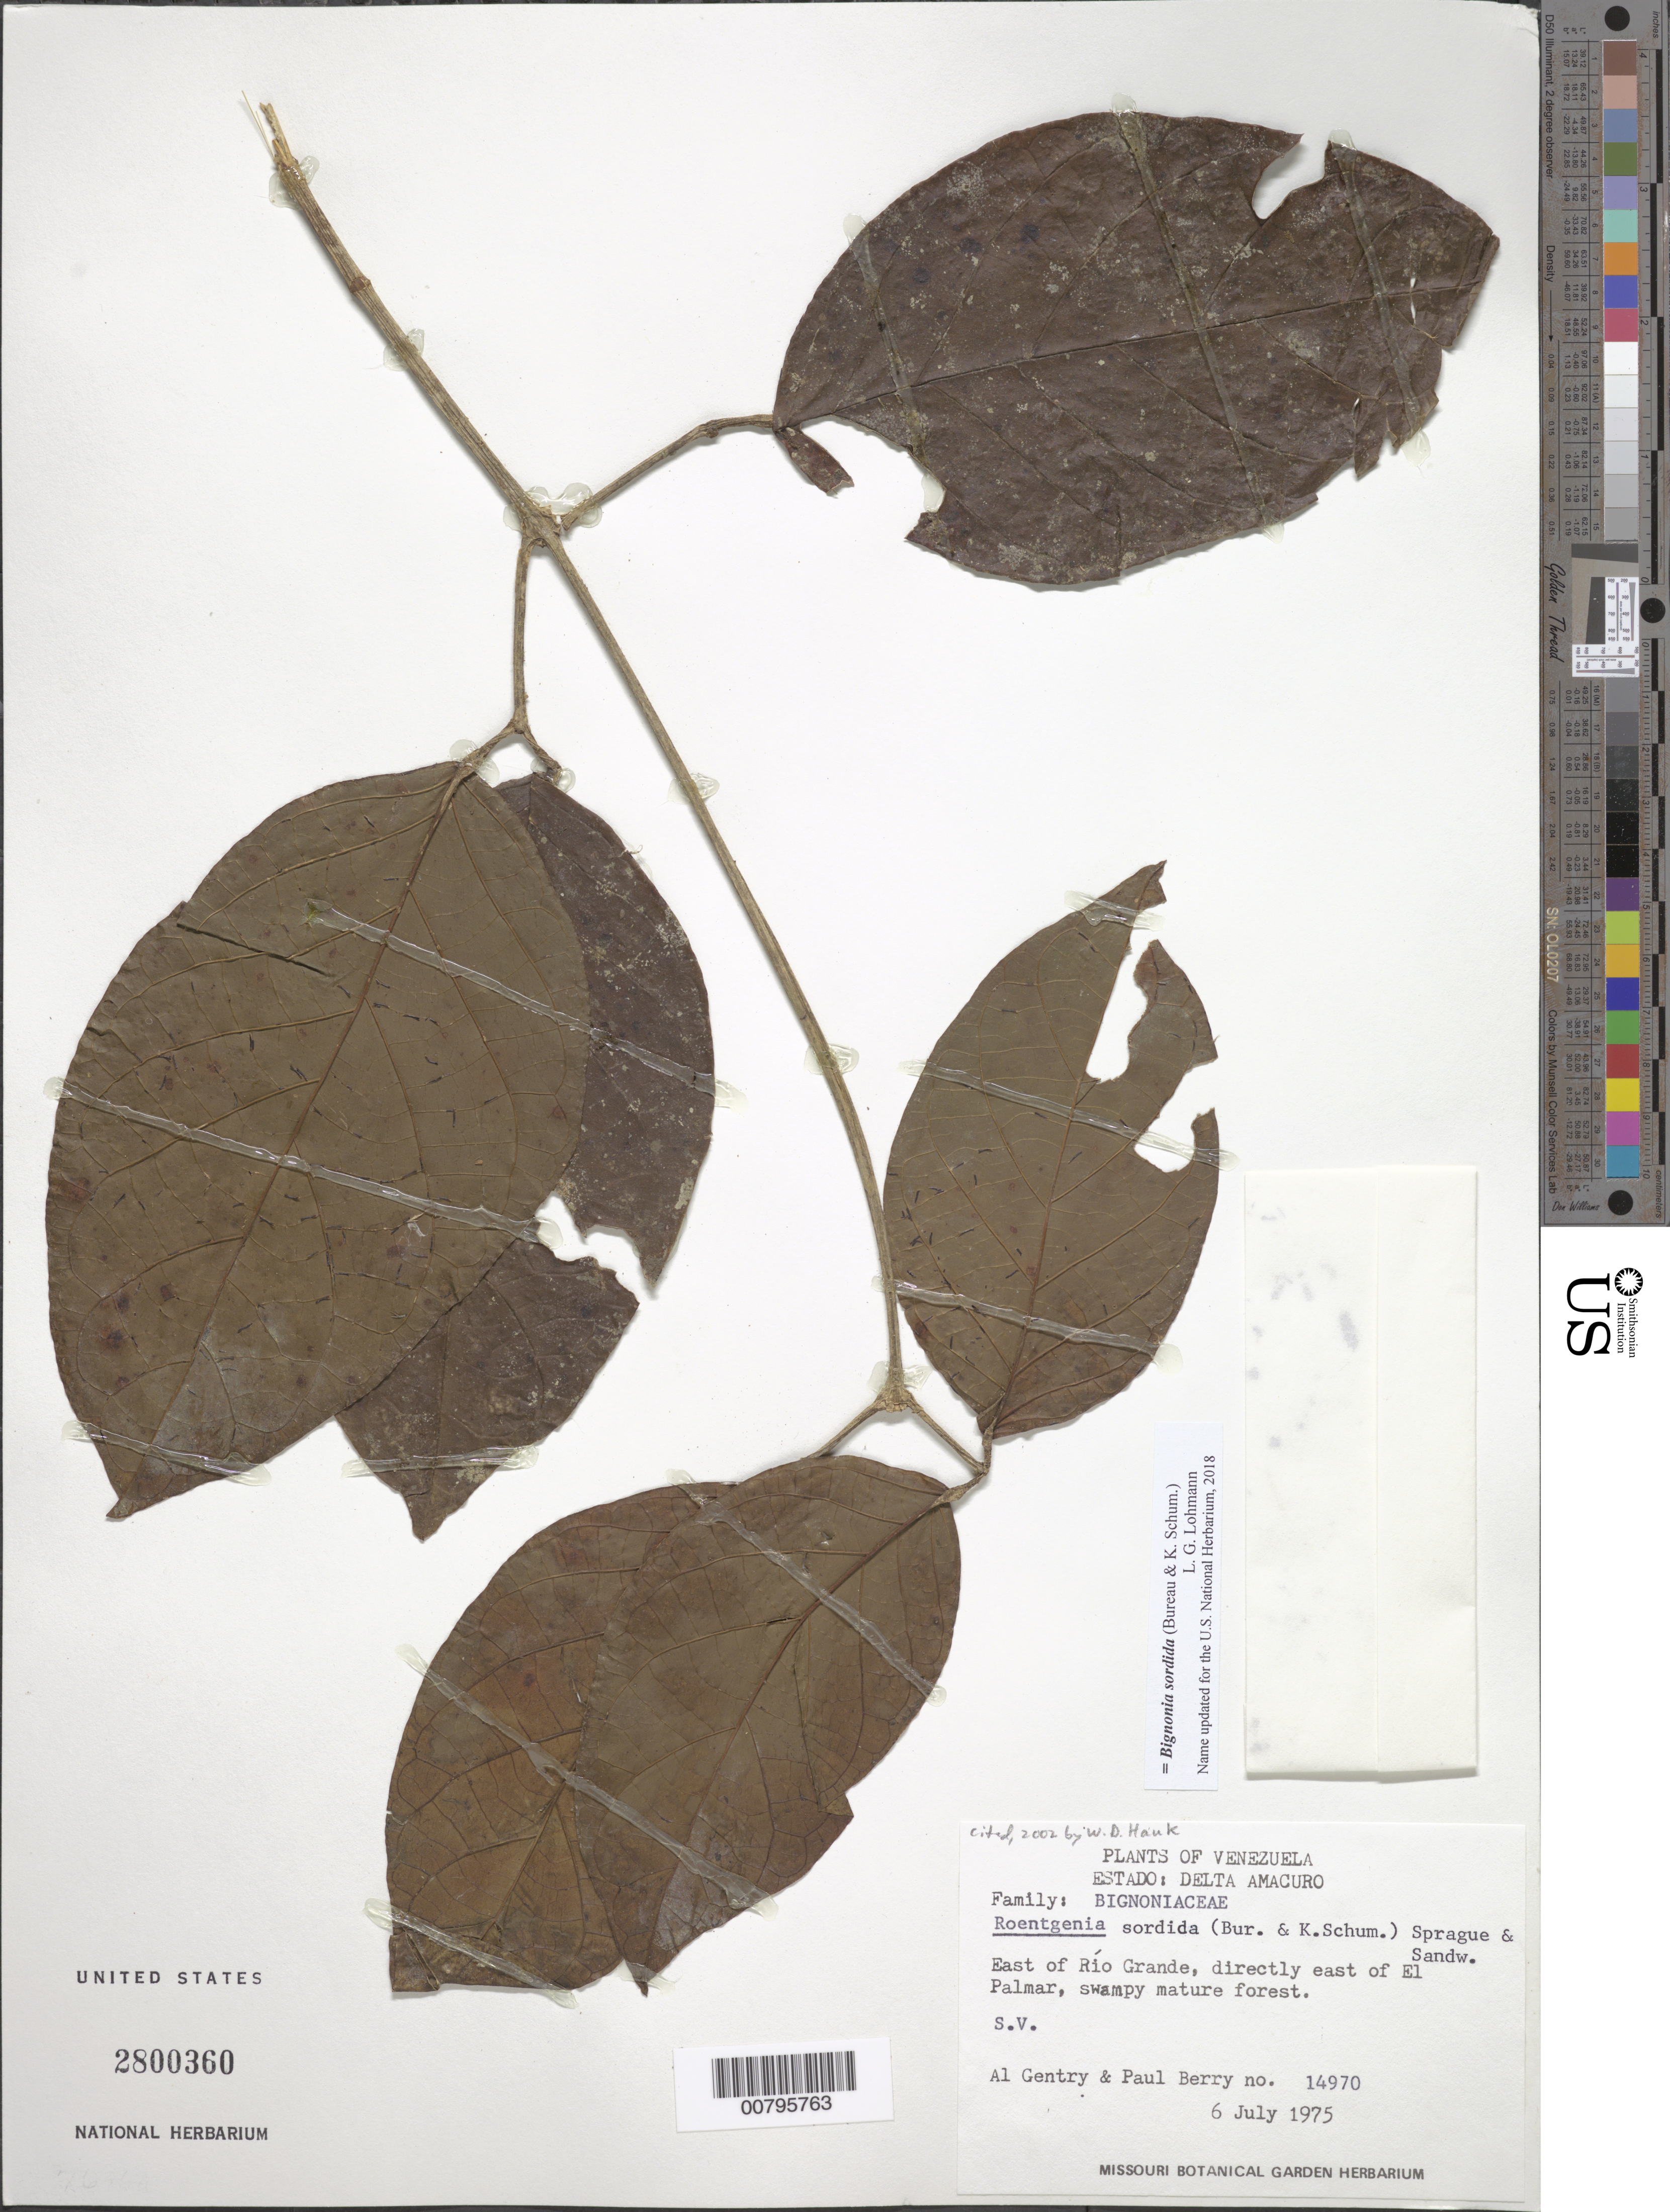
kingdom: Plantae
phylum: Tracheophyta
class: Magnoliopsida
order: Lamiales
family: Bignoniaceae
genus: Bignonia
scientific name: Bignonia sordida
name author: (Bureau & K. Schum.) L.G. Lohmann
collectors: A. H. Gentry & P. Berry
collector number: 14970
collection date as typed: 6-Jul-75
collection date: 1975-07-06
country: Venezuela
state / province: Delta Amacuro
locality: Río Grande, E of río and directly east of El Palmar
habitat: Swampy mature forest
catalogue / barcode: US 2800360